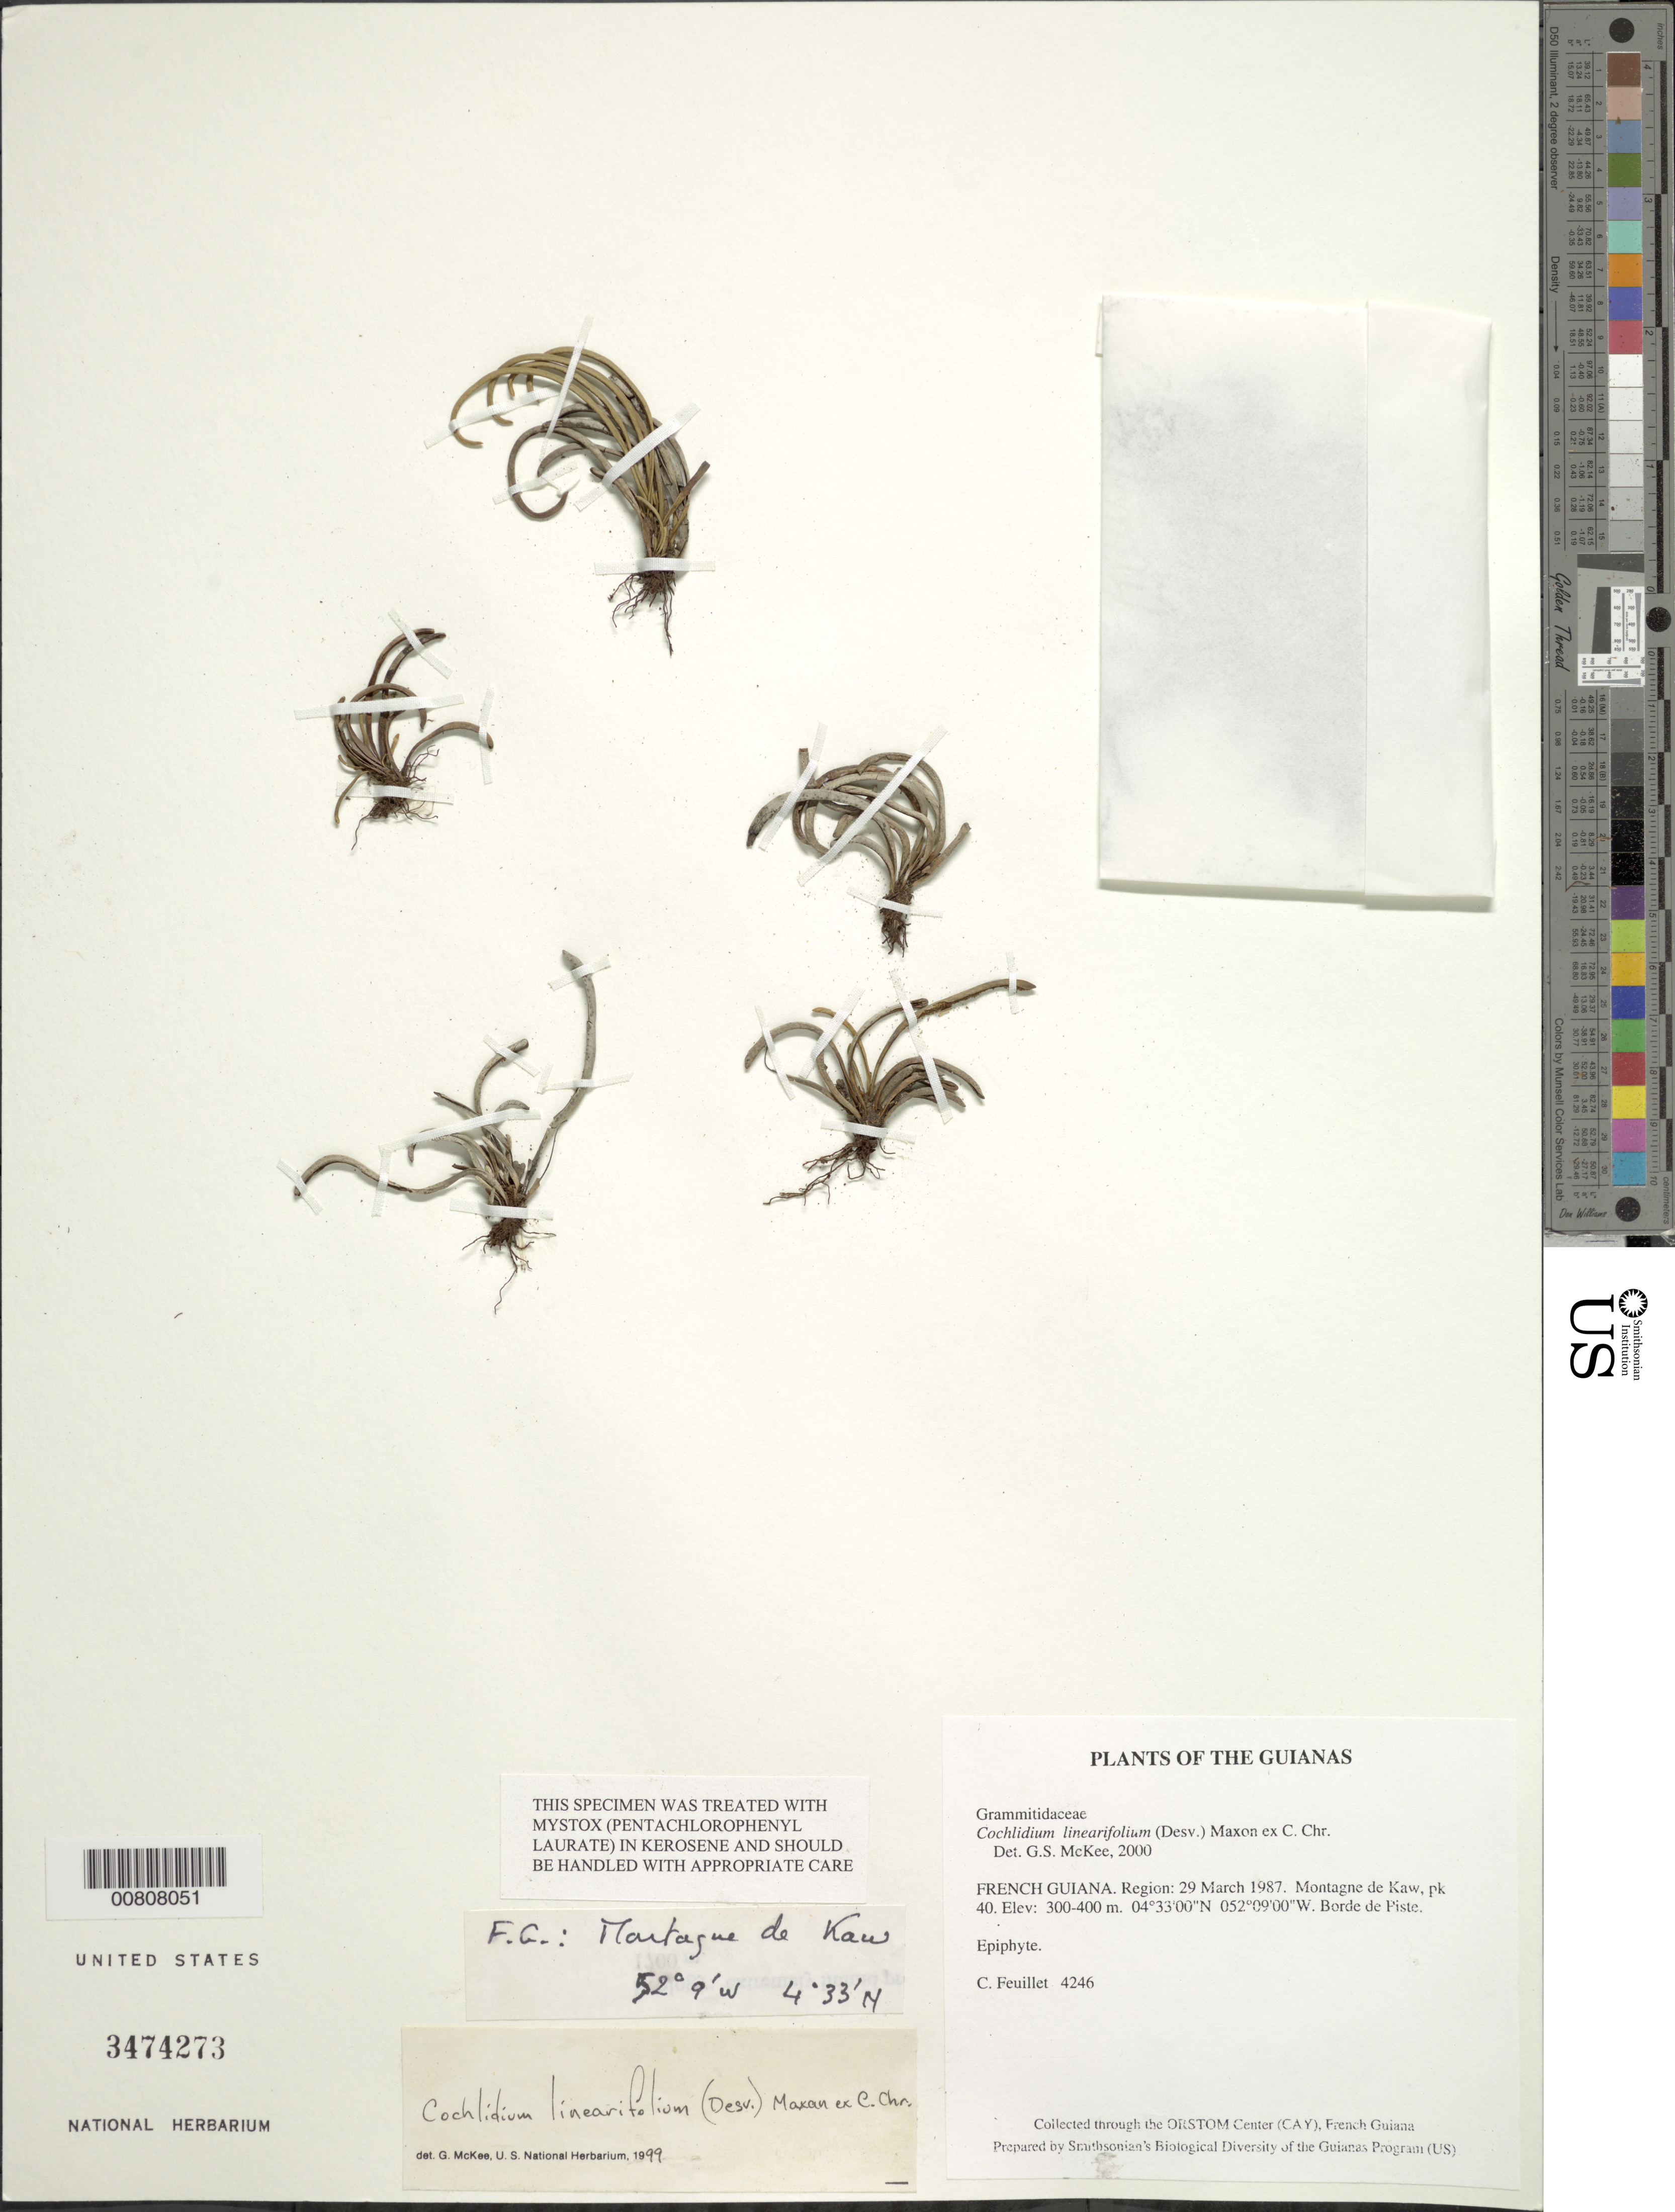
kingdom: Plantae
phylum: Tracheophyta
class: Polypodiopsida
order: Polypodiales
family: Polypodiaceae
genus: Cochlidium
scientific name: Cochlidium linearifolium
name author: (Desv.) Maxon ex C. Chr.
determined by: McKee, G. S., (US), NMNH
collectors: C. Feuillet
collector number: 4246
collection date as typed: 29 Mar 1987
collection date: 1987-03-29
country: French Guiana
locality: Montagne de Kaw, pk 40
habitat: Borde de Piste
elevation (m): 300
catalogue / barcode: US 3474273